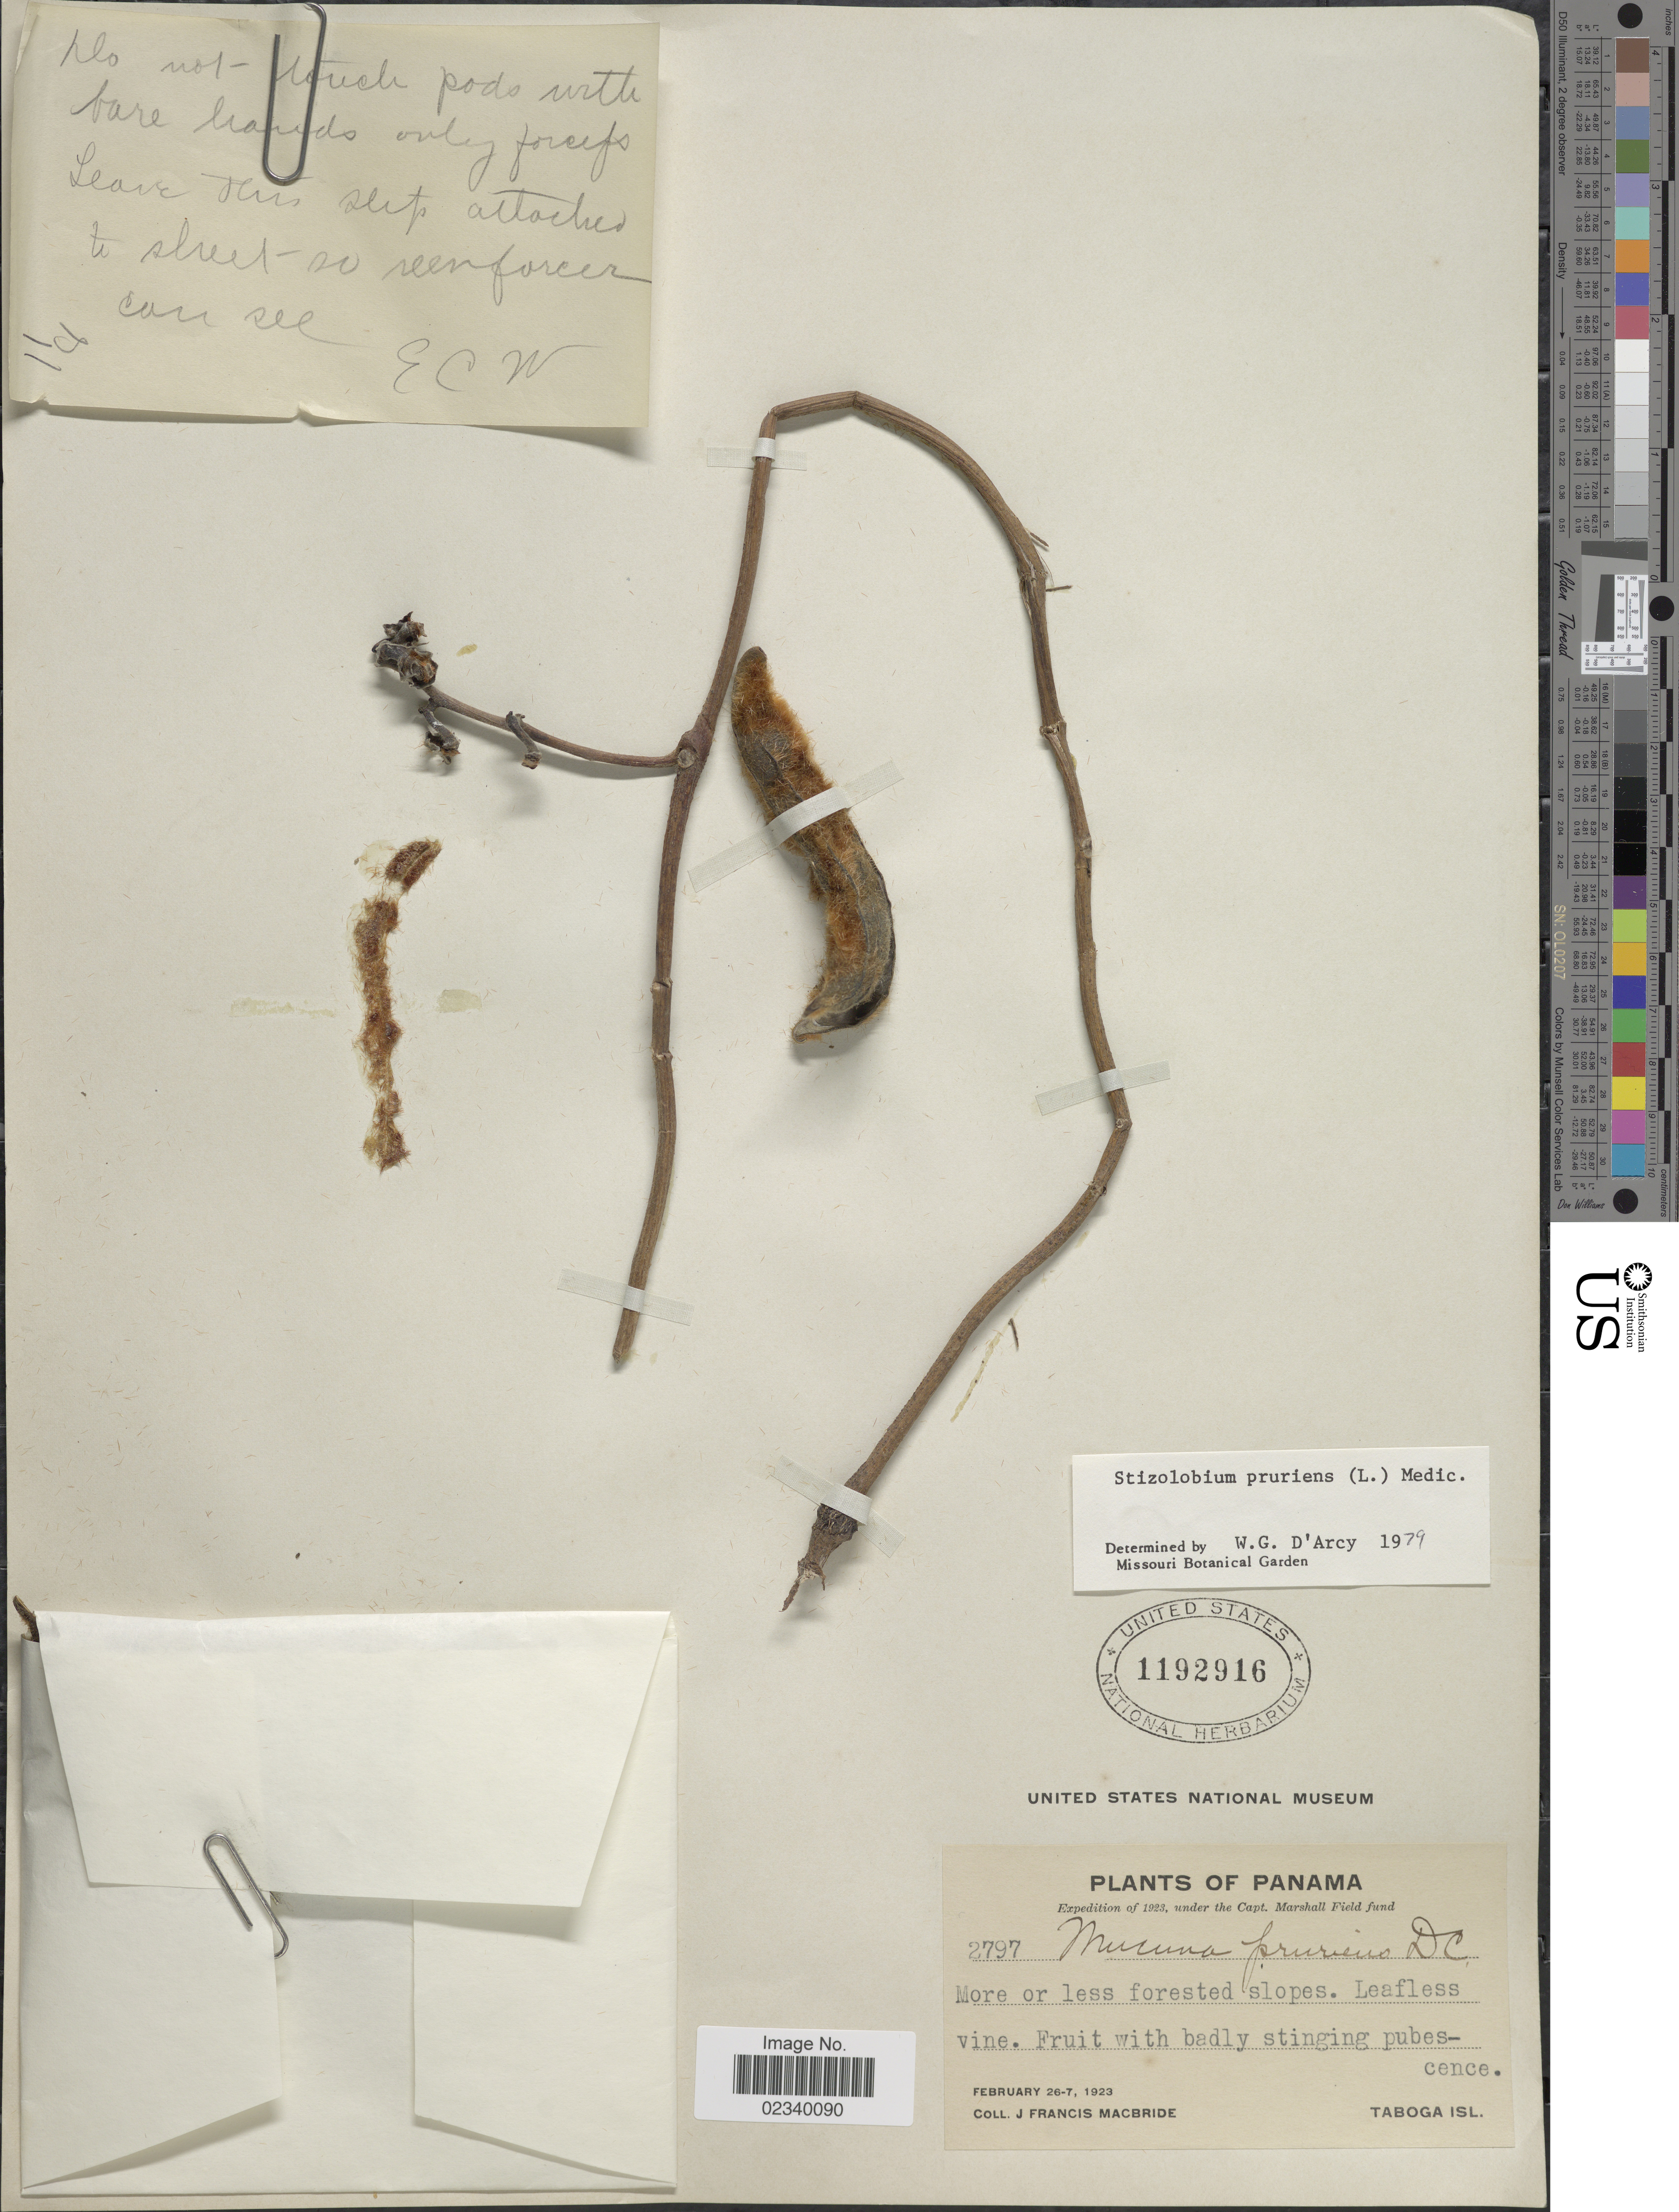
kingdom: Plantae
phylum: Tracheophyta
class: Magnoliopsida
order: Fabales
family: Fabaceae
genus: Mucuna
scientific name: Mucuna pruriens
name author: (L.) DC.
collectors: J. F. Macbride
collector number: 2797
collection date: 1923-02-07/1923-02-26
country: Panama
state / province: Panamá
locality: Taboga Isl.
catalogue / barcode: US 1192916